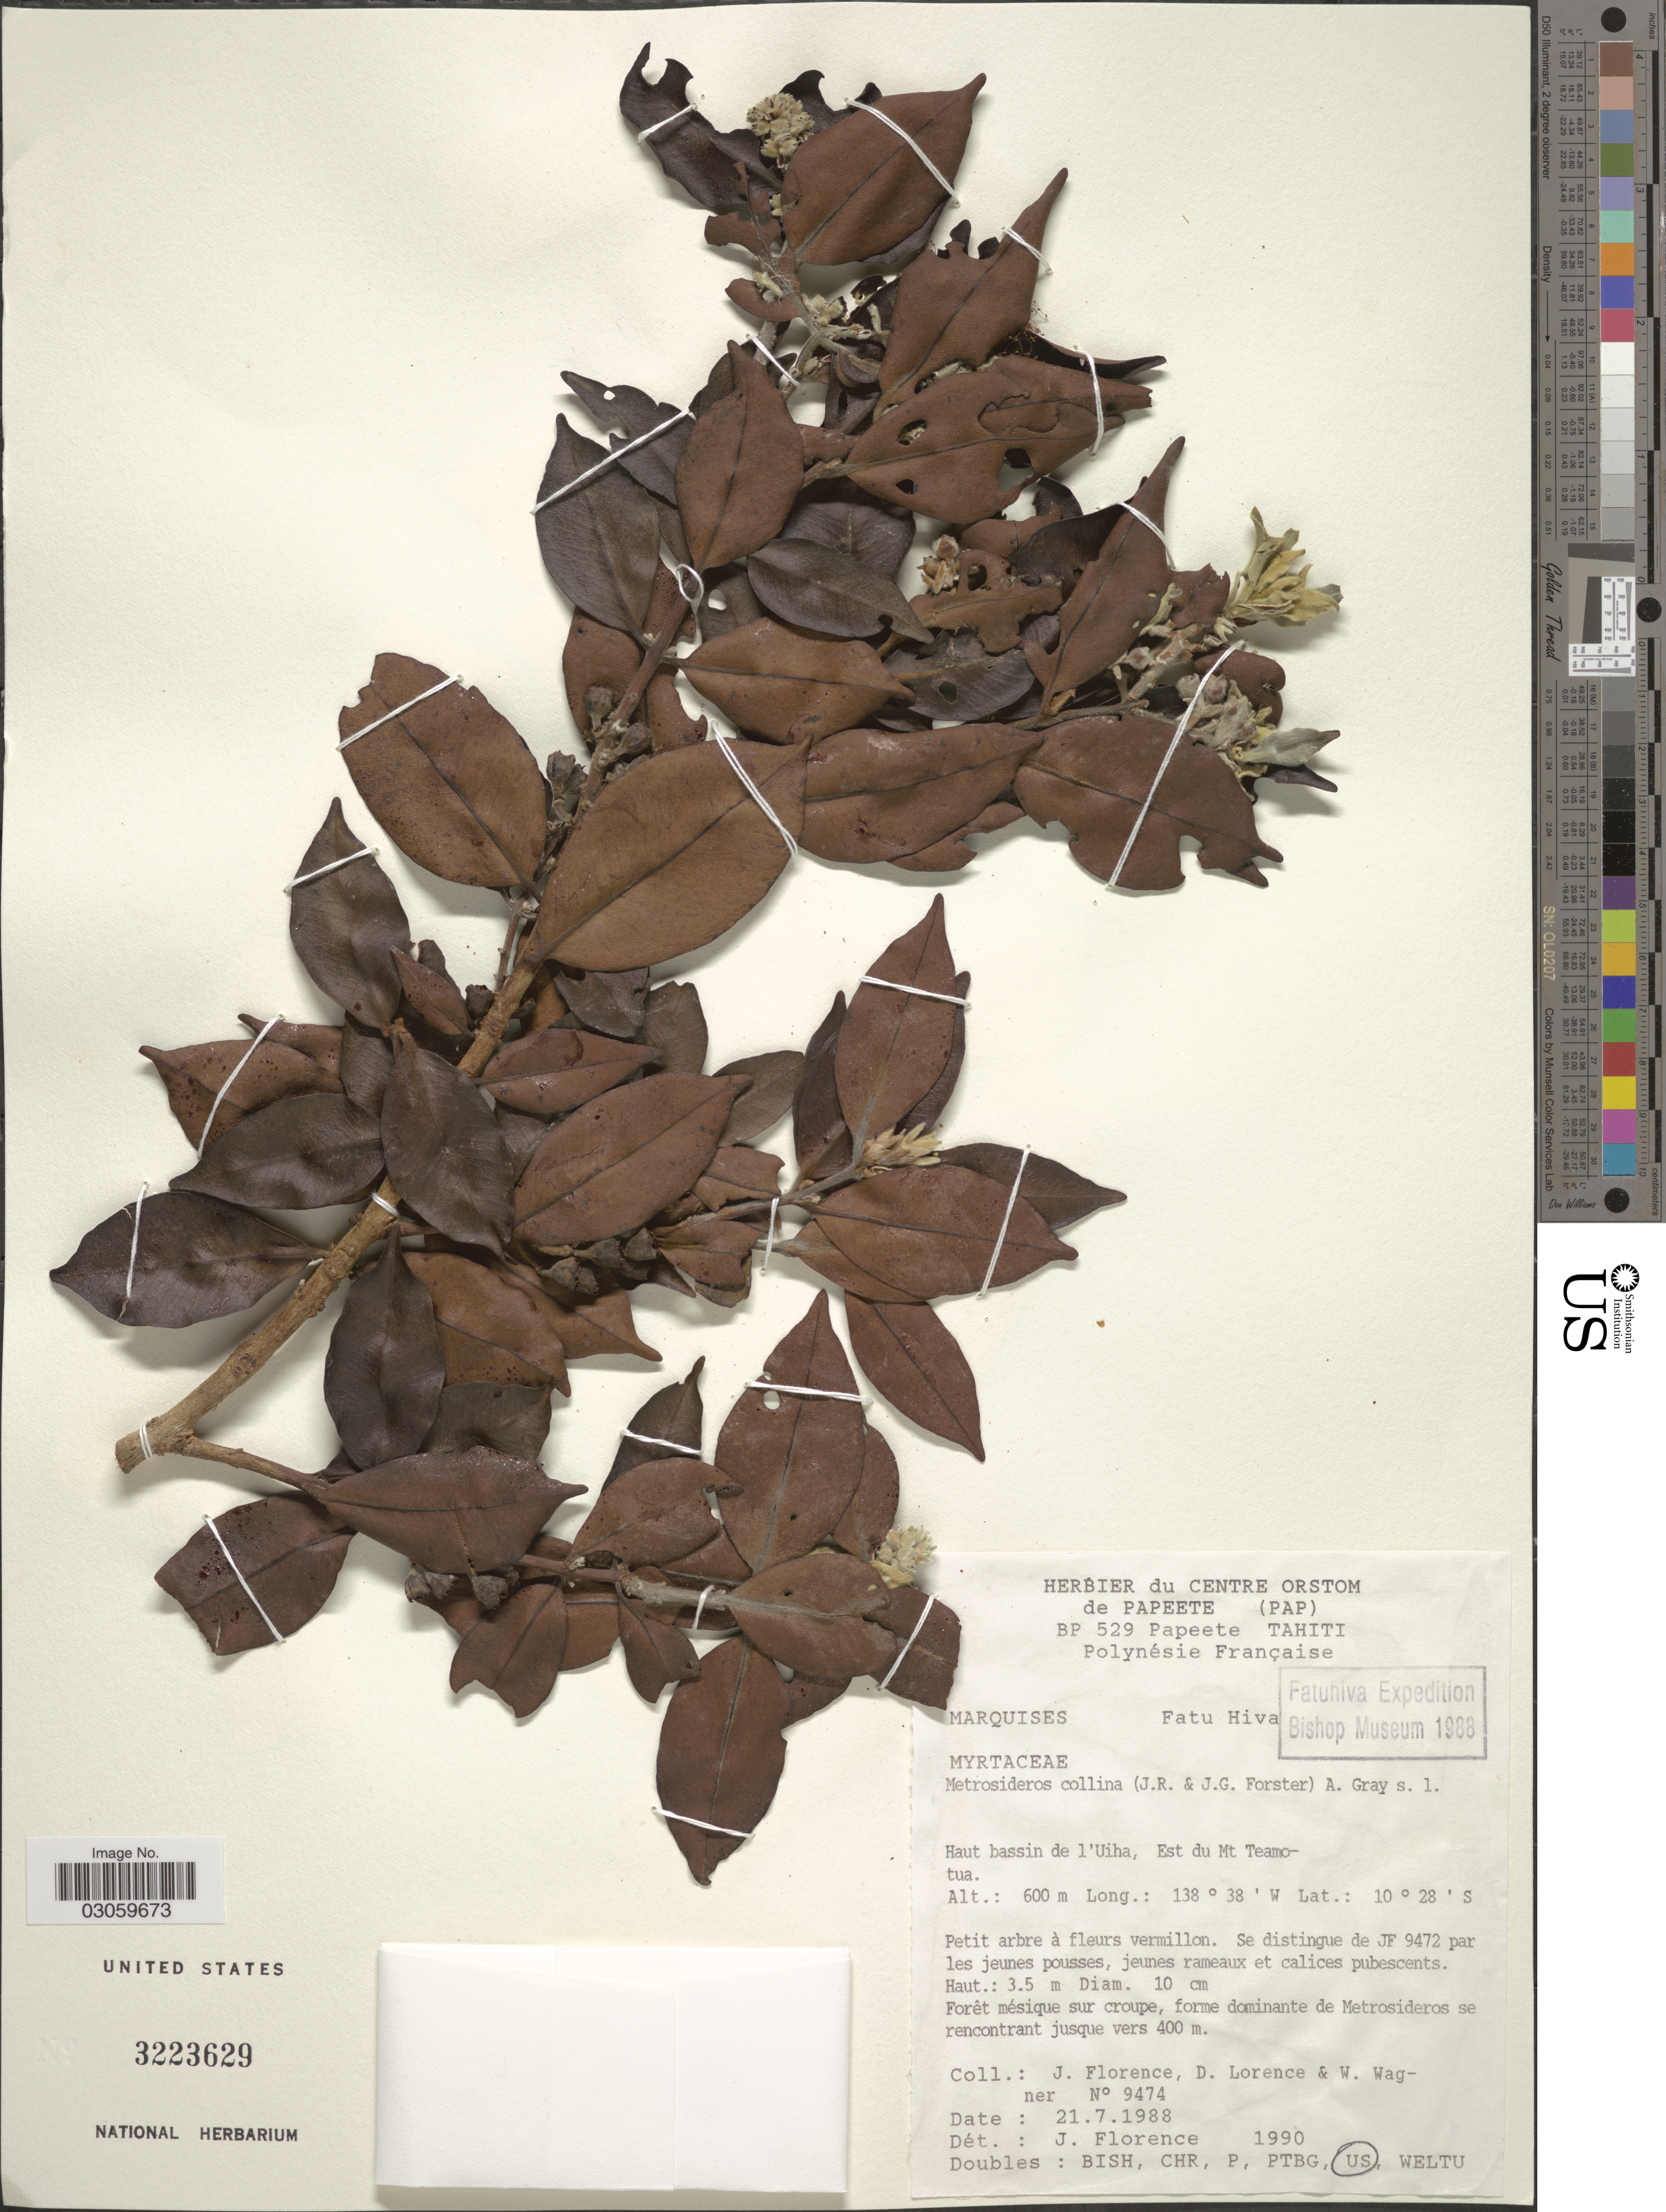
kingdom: Plantae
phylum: Tracheophyta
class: Magnoliopsida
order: Myrtales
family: Myrtaceae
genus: Metrosideros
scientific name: Metrosideros collina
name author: (J.R. Forst. & G. Forst.) A. Gray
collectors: J. Florence, D. Lorence & W. Wagner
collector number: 9474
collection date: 1988-07-21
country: French Polynesia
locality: Marquises. Fatu Hiva. Haut bassin de l'Uiha, Est du Mt. Teamotua.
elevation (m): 600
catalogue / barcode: US 3223629